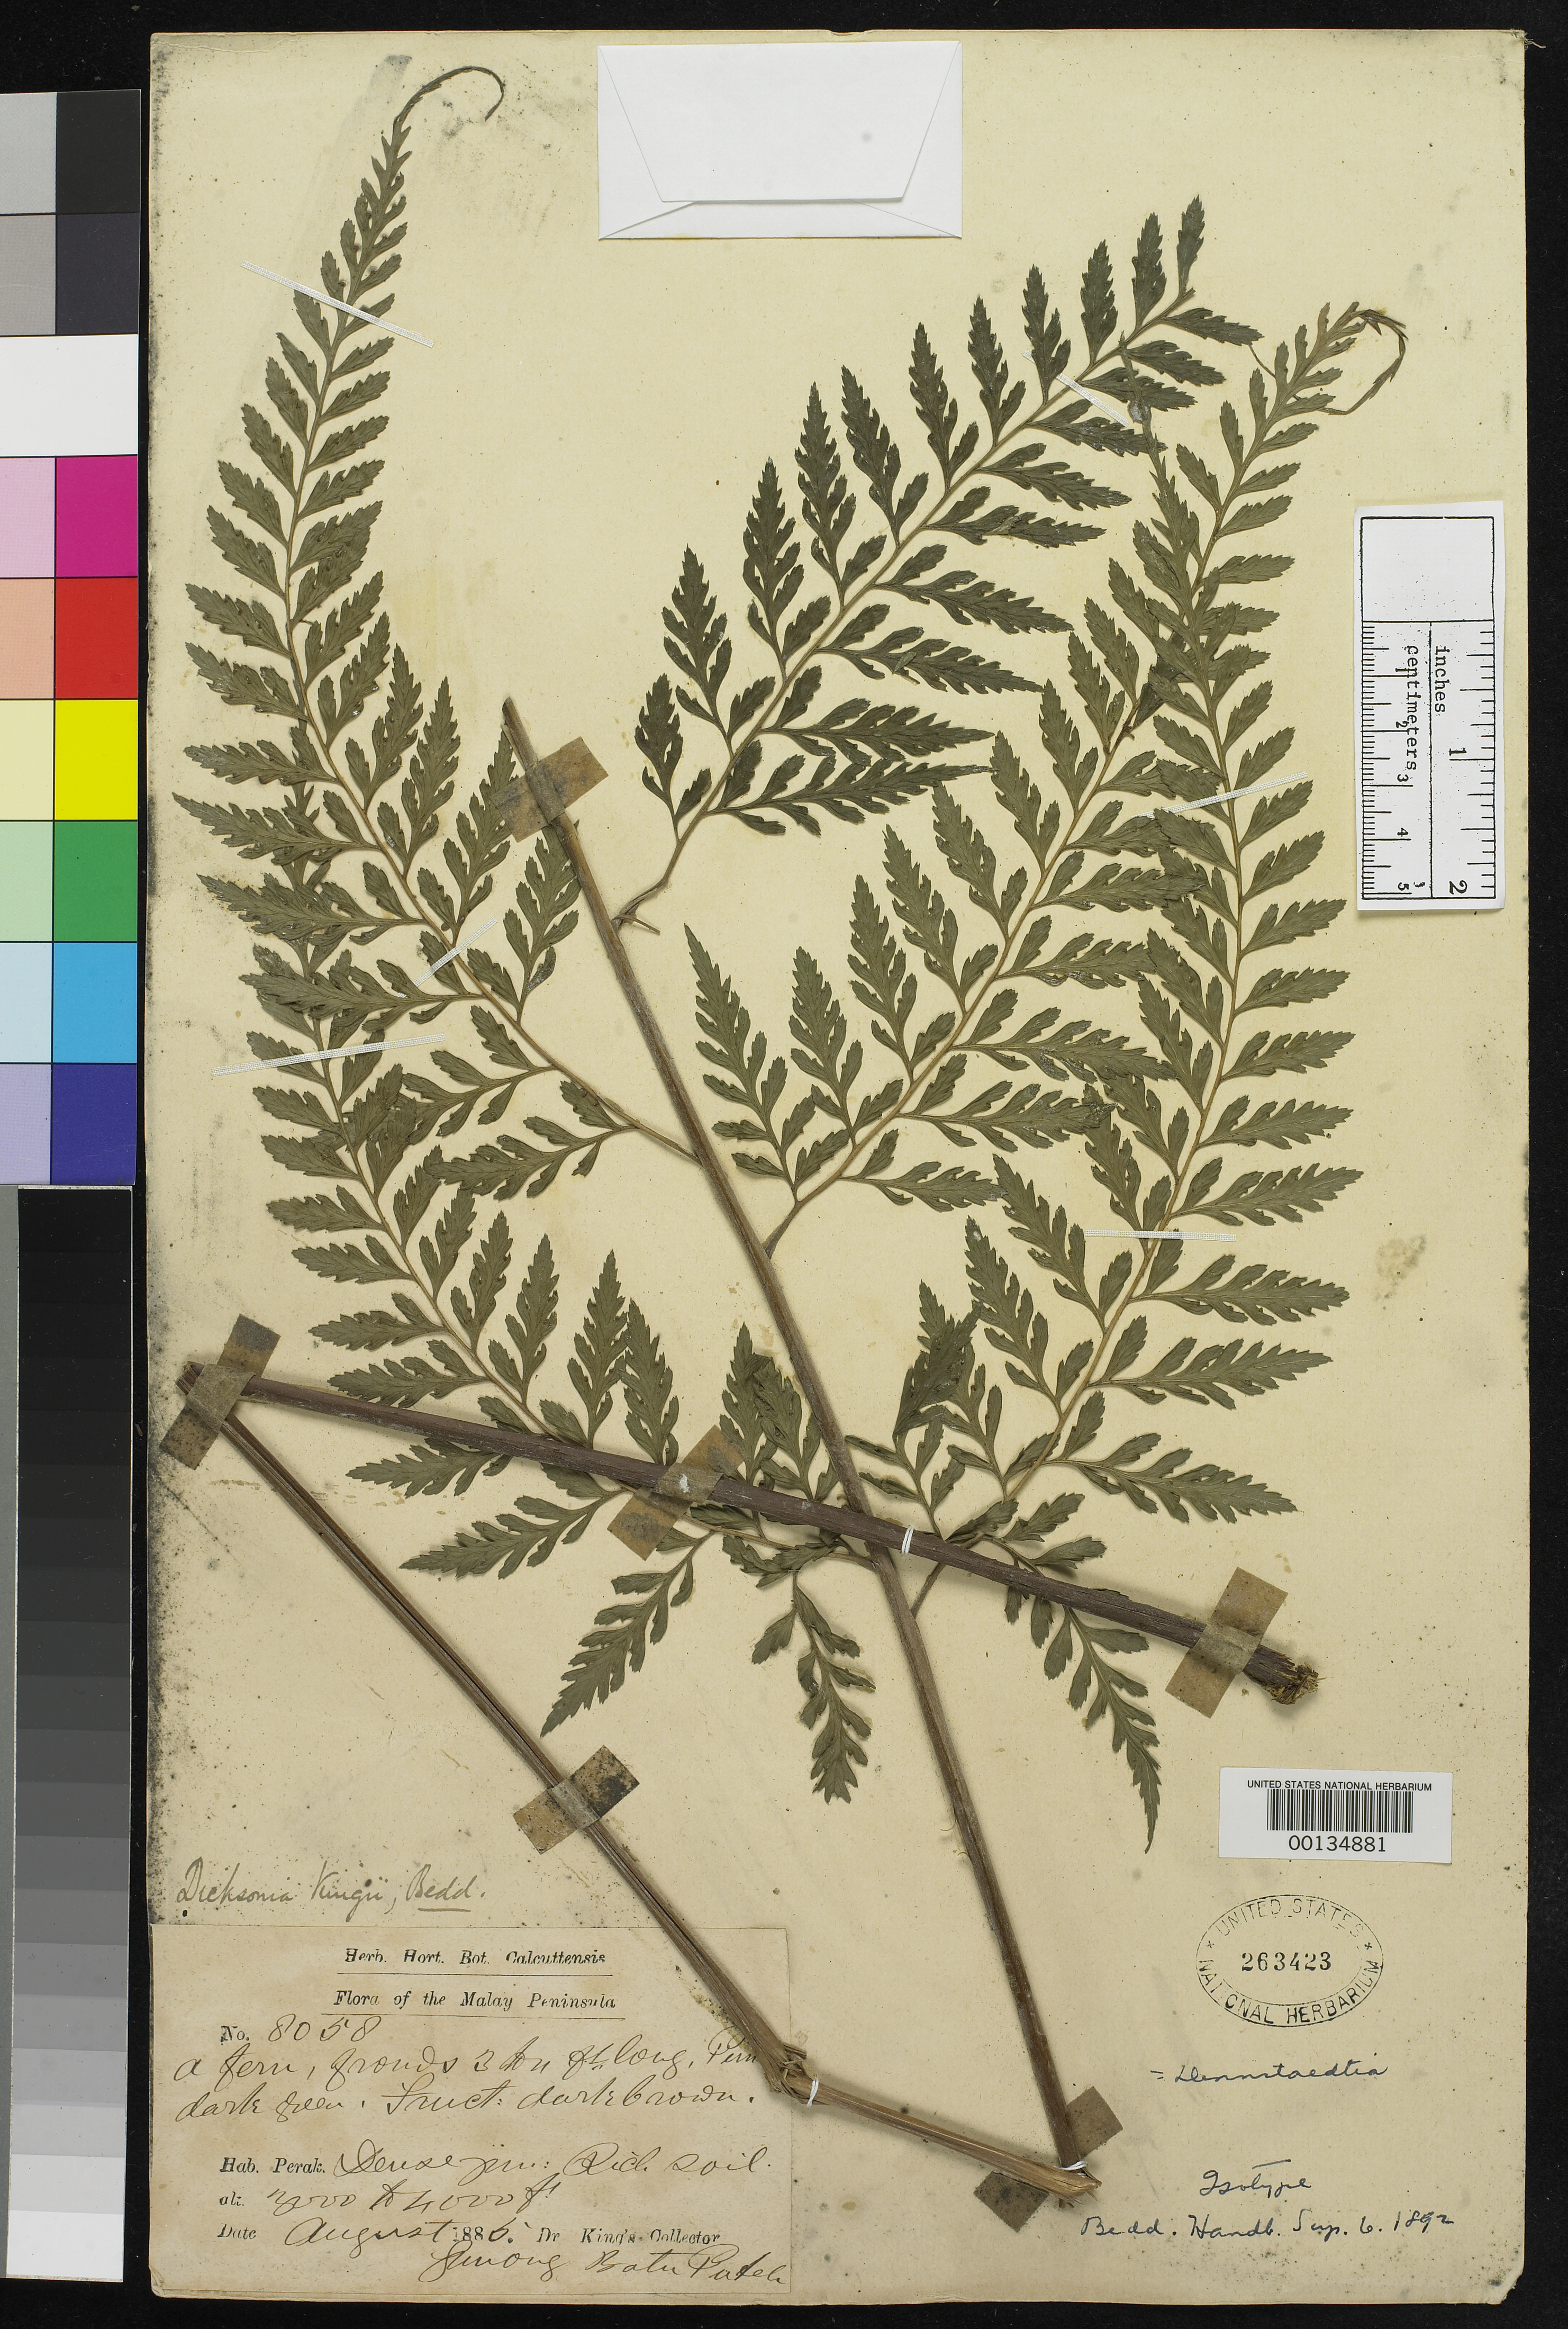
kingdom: Plantae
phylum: Tracheophyta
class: Polypodiopsida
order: Cyatheales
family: Dicksoniaceae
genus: Dicksonia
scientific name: Dicksonia kingii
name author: Bedd.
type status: Type Collection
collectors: H. H. Kunstler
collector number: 8058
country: Malaysia / Thailand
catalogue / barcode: US 263423